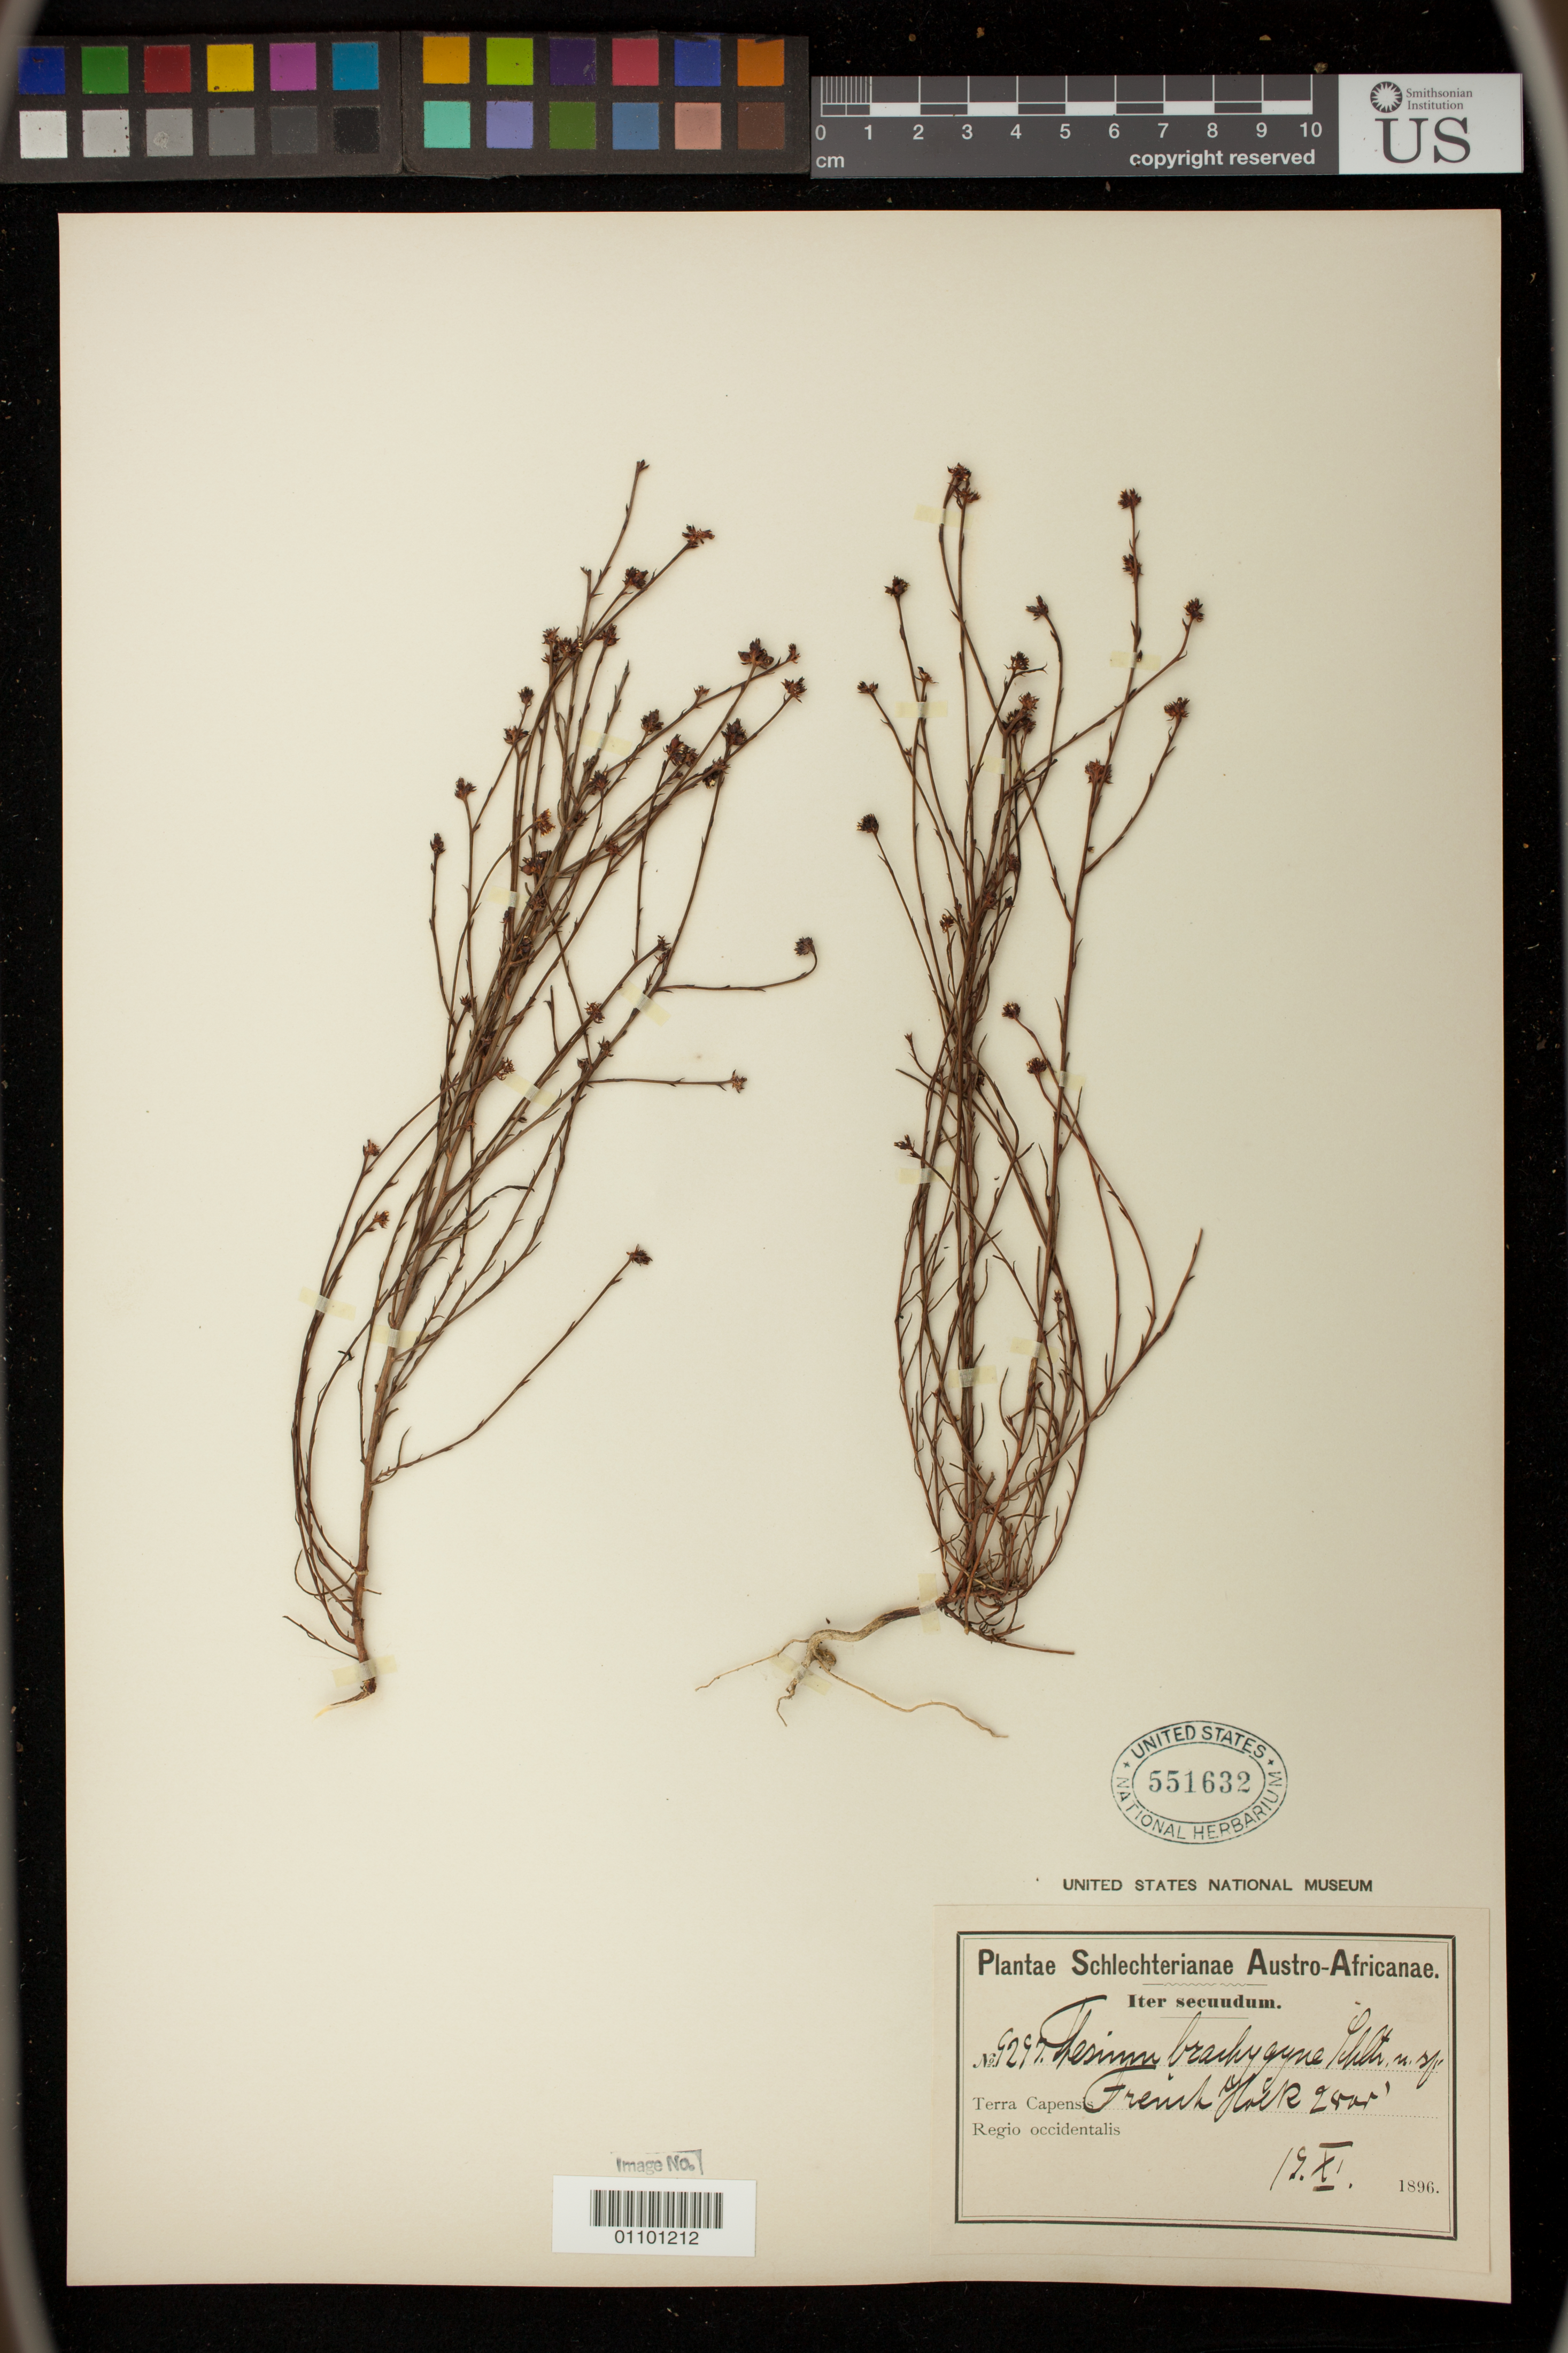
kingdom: Plantae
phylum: Tracheophyta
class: Magnoliopsida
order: Santalales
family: Thesiaceae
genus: Thesium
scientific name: Thesium brachygyne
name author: Schltr.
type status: Syntype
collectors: F. R. R. Schlechter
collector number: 9297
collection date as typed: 19 Nov 1896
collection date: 1896-11-19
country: South Africa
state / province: Western Cape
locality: French Hoek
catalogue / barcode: US 551632